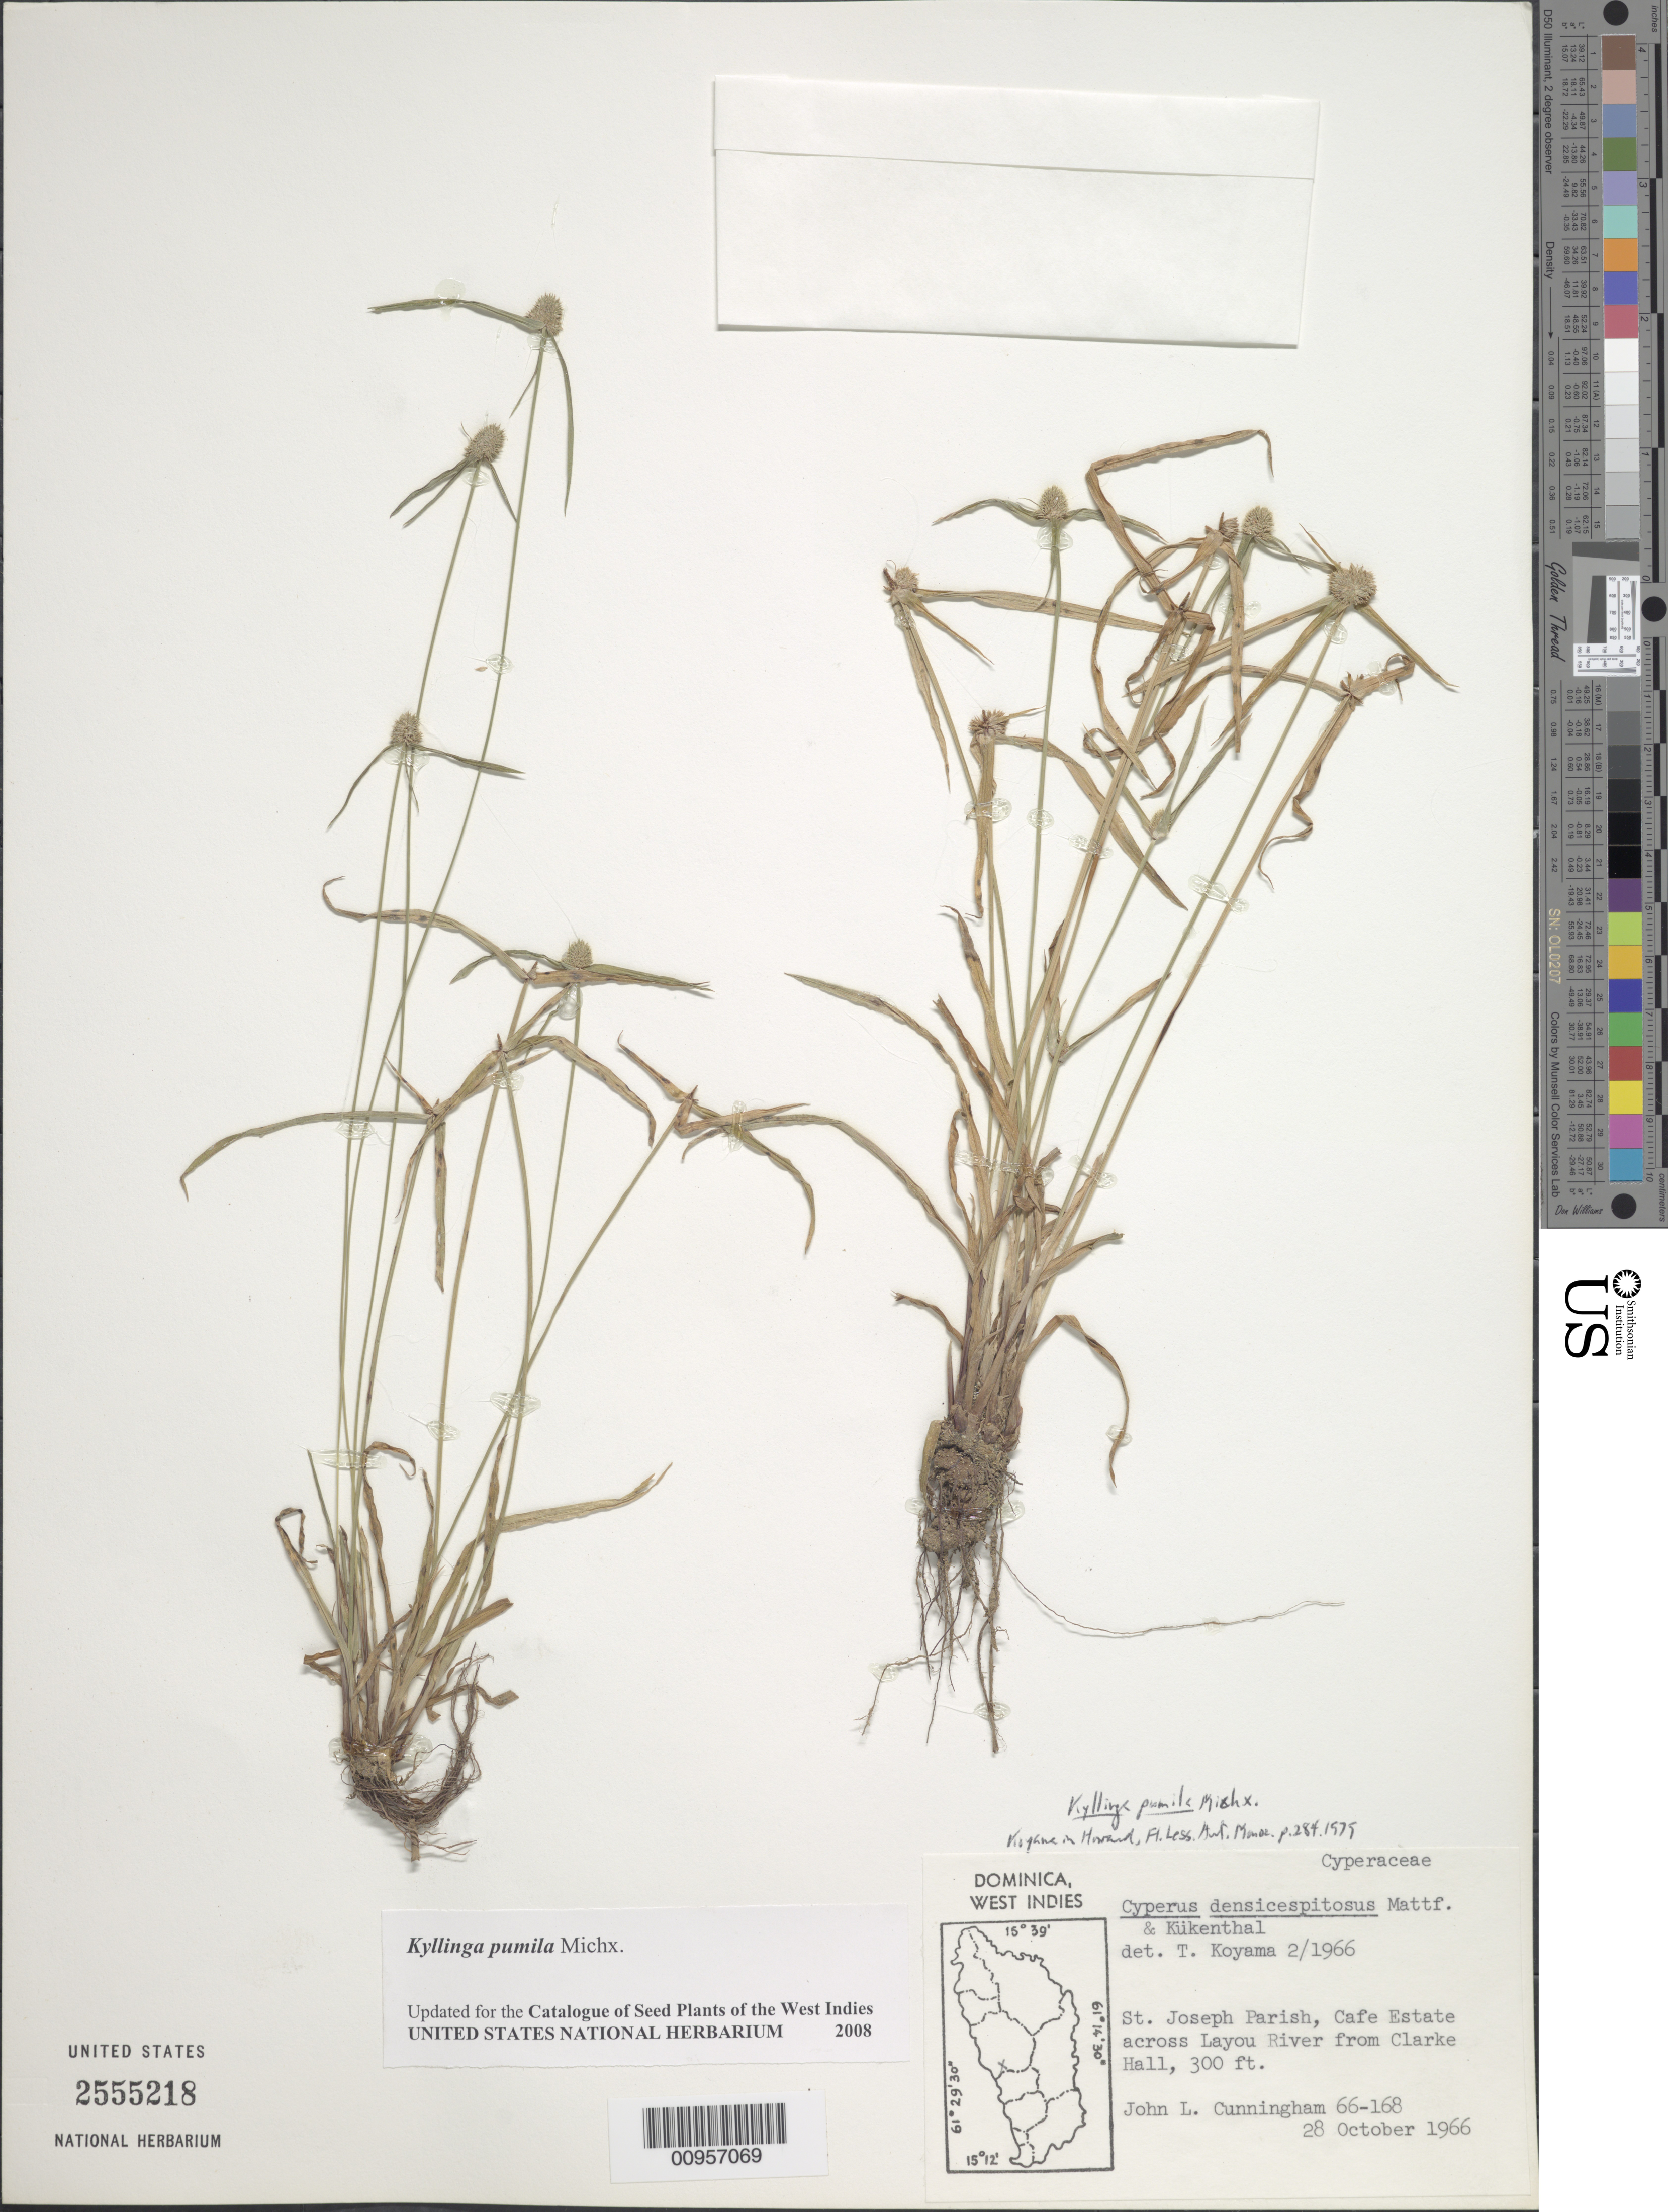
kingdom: Plantae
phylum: Tracheophyta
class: Liliopsida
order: Poales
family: Cyperaceae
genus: Cyperus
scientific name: Cyperus hortensis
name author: (Salzm. ex Steud.) Dorr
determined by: Strong, Mark T., (BOT), Smithsonian Institution - National Museum of Natural History (UNITED STATES)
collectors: J. Cunningham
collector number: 66168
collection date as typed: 28 Oct 1966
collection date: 1966-10-28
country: Dominica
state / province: St. Joseph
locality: Cafe Estate across Layou River from Clarke Hall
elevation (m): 91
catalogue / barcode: US 2555218